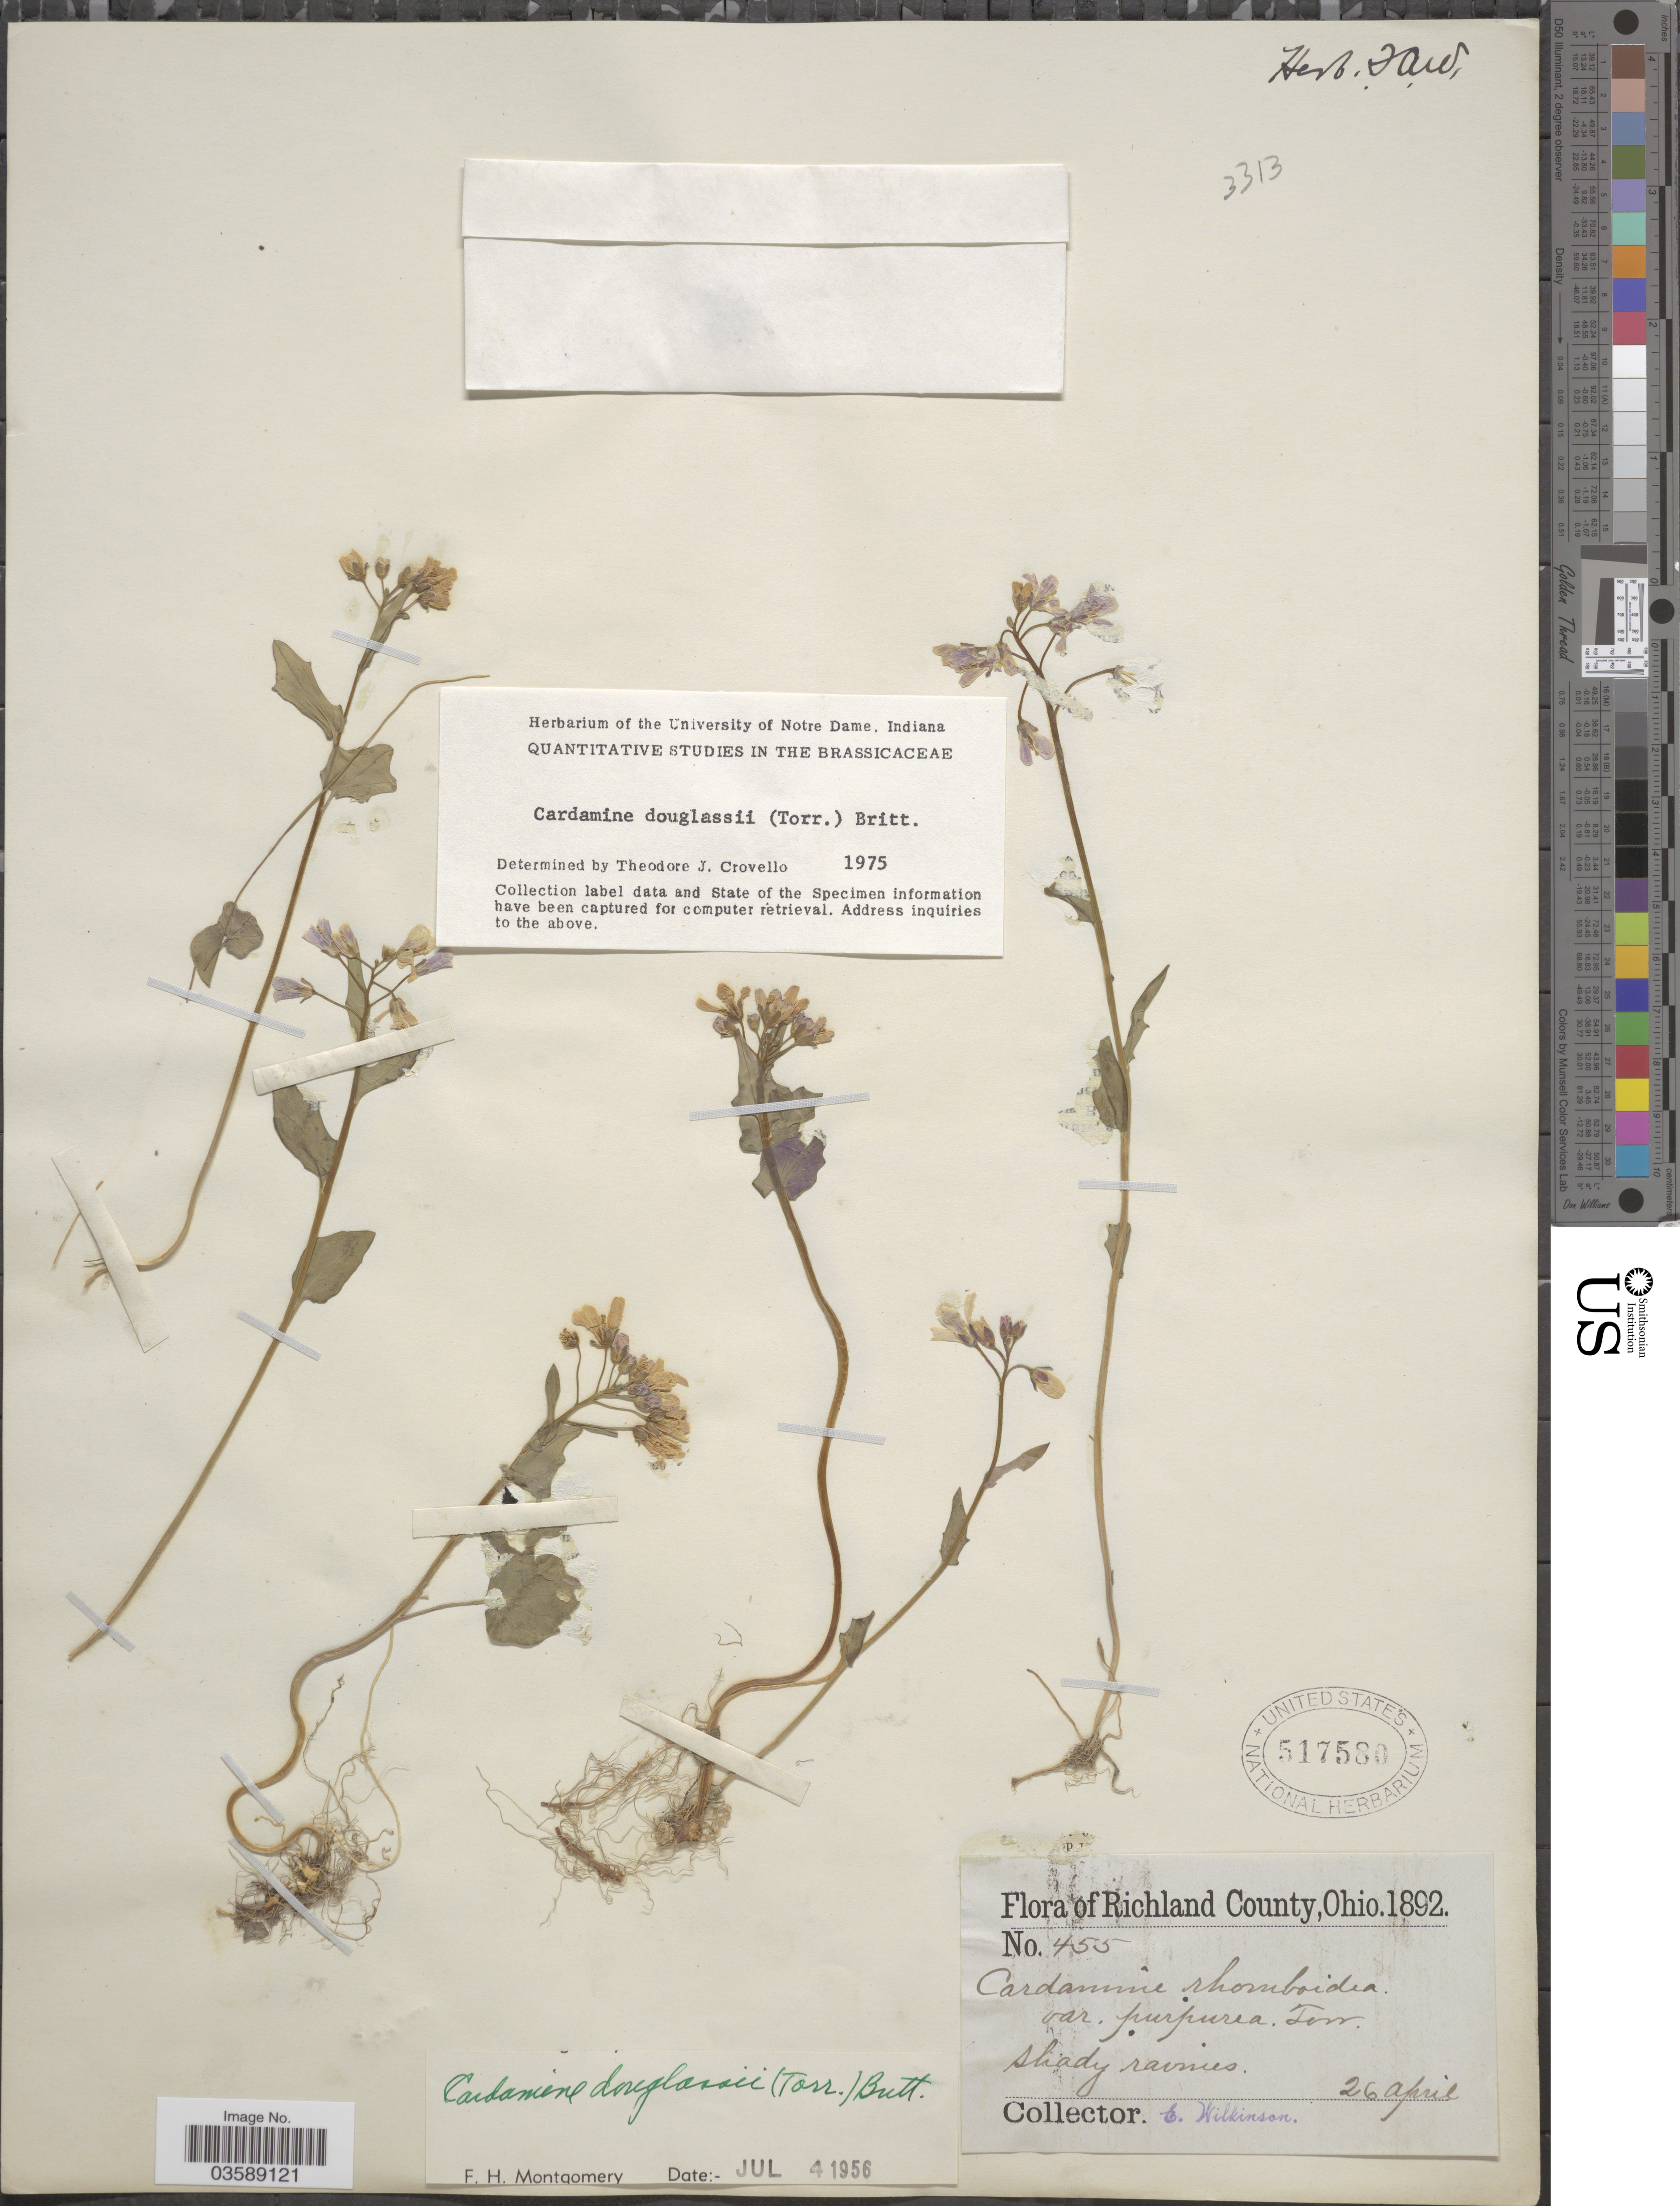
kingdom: Plantae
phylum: Tracheophyta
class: Magnoliopsida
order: Brassicales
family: Brassicaceae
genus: Cardamine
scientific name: Cardamine douglassii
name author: Britton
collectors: E. Wilkinson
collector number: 455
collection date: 1892-04-26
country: United States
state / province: Ohio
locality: Richland County. Shady ravines.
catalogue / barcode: US 517580